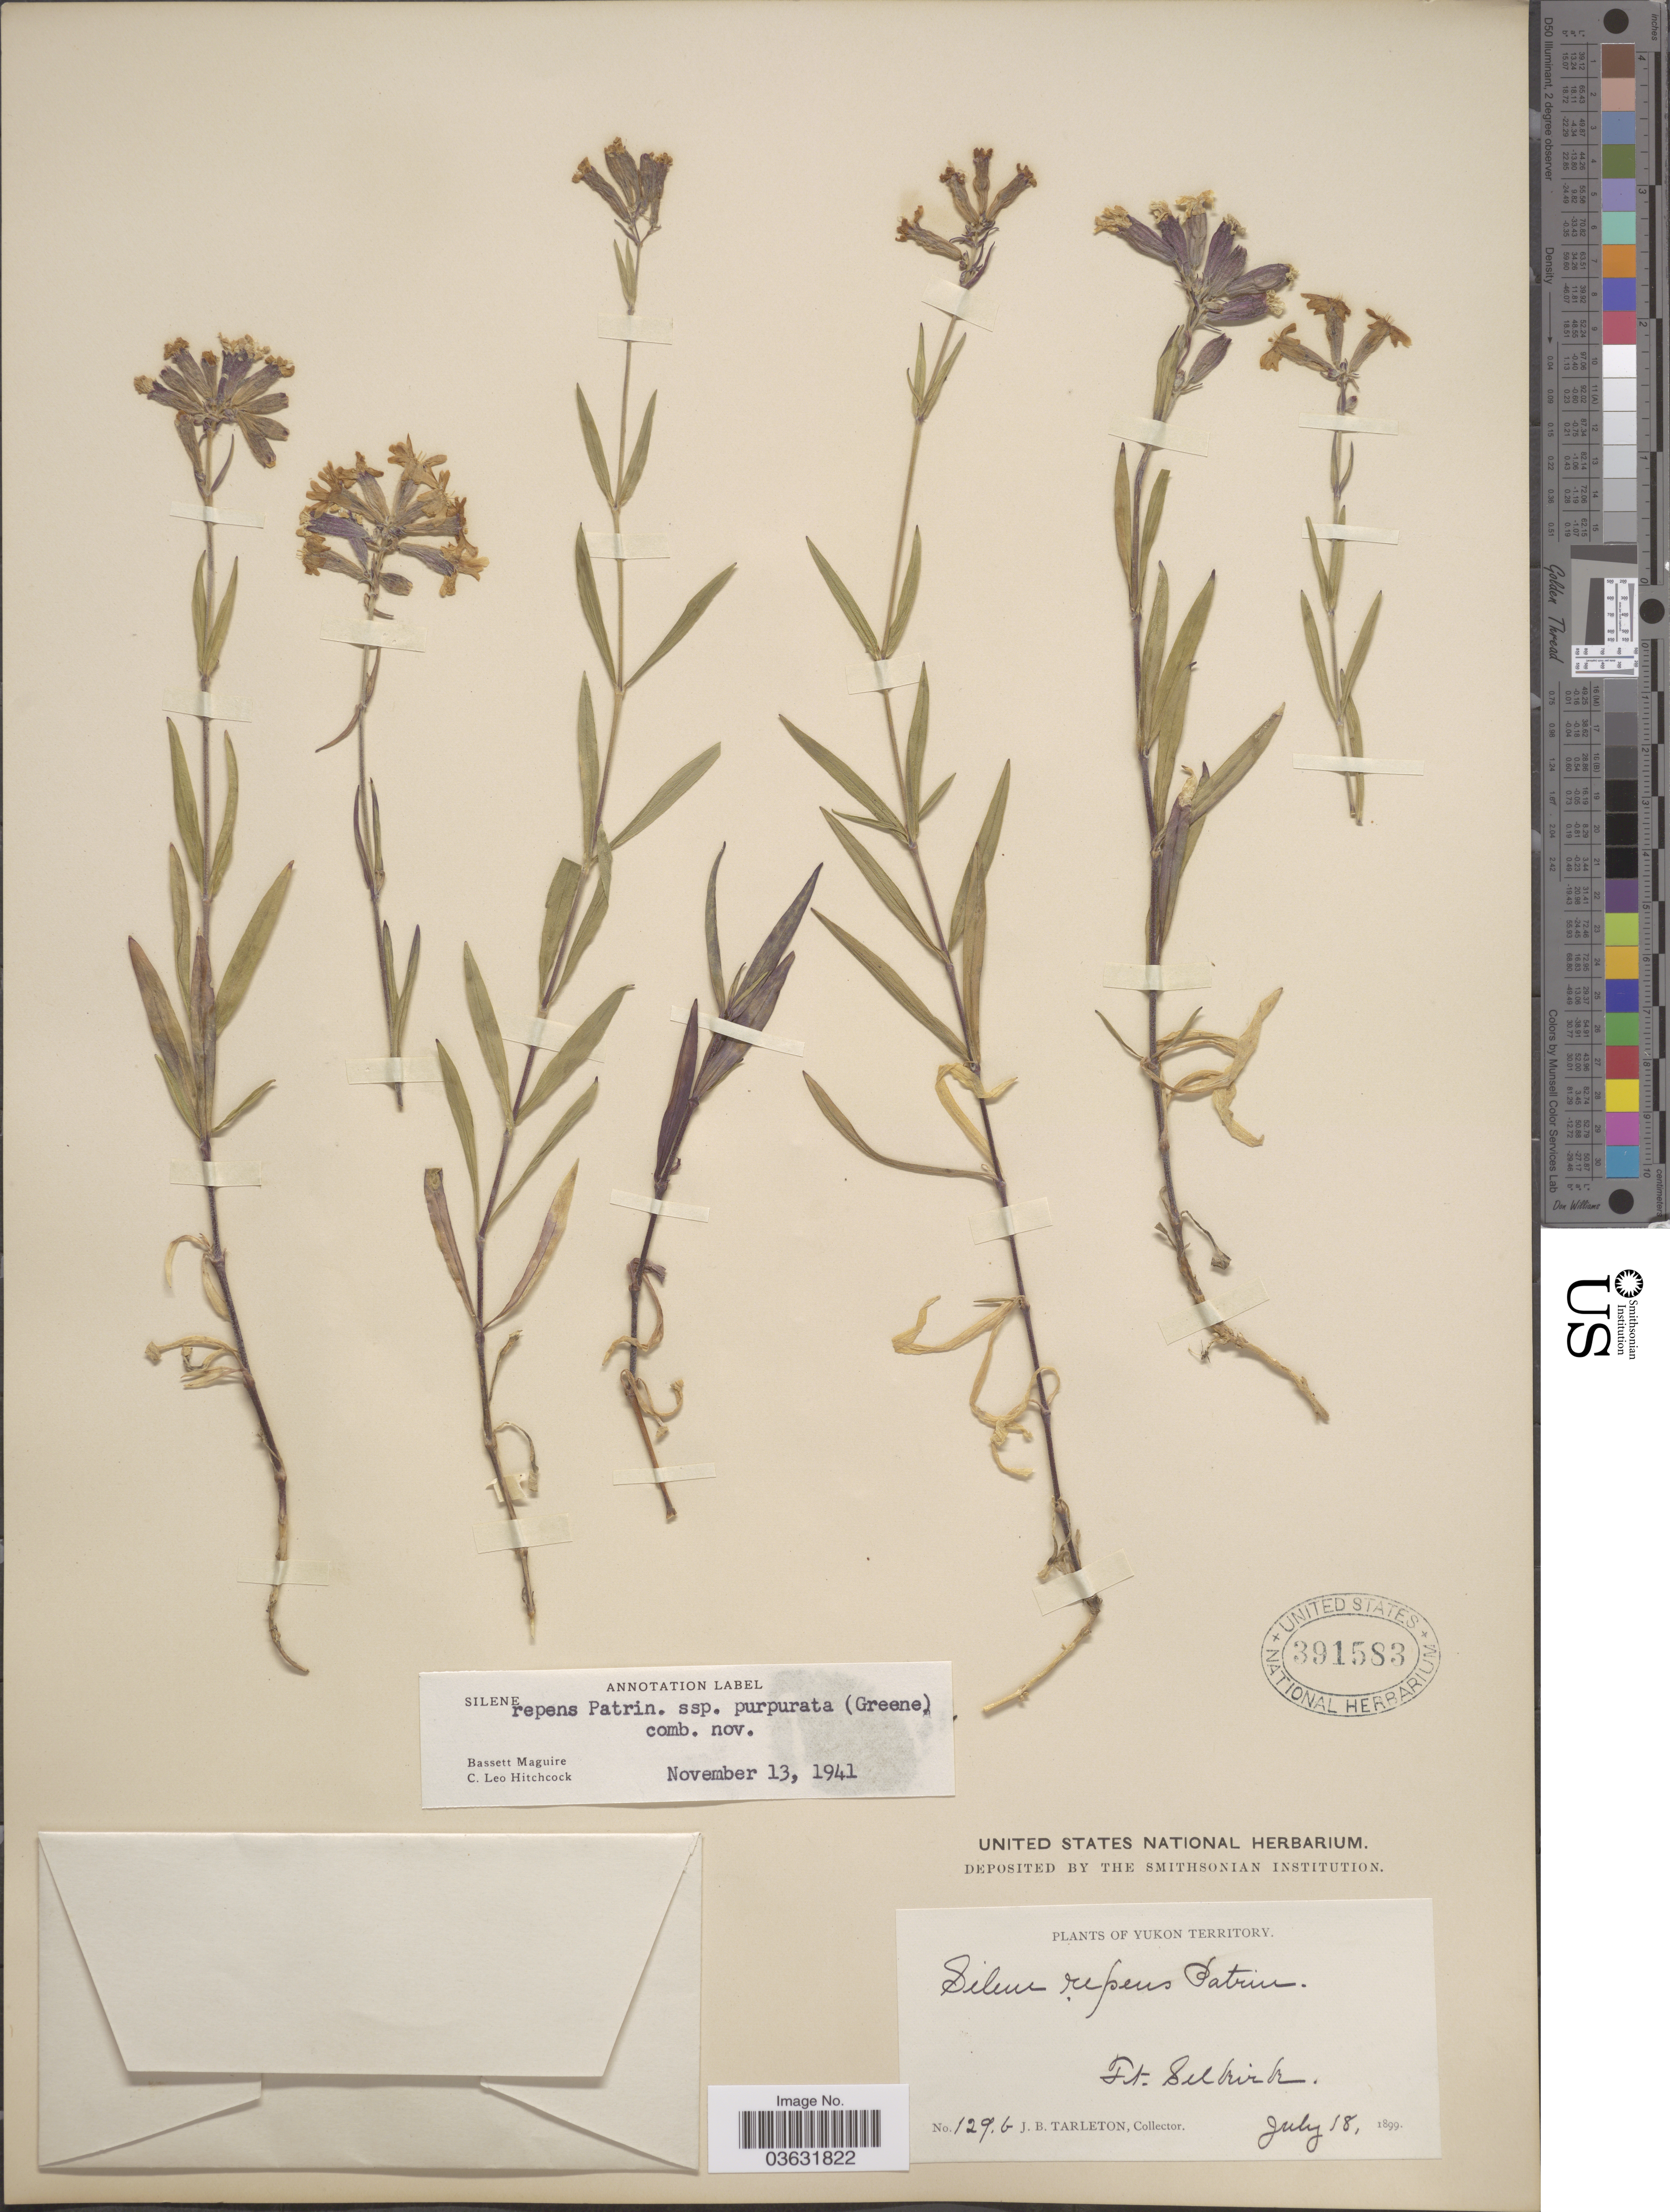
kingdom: Plantae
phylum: Tracheophyta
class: Magnoliopsida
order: Caryophyllales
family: Caryophyllaceae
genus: Silene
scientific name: Silene repens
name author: Patrin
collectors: J. Tarleton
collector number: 129b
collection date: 1899-07-18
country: Canada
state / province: Yukon Territory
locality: Ft. Selkirk.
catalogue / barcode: US 391583